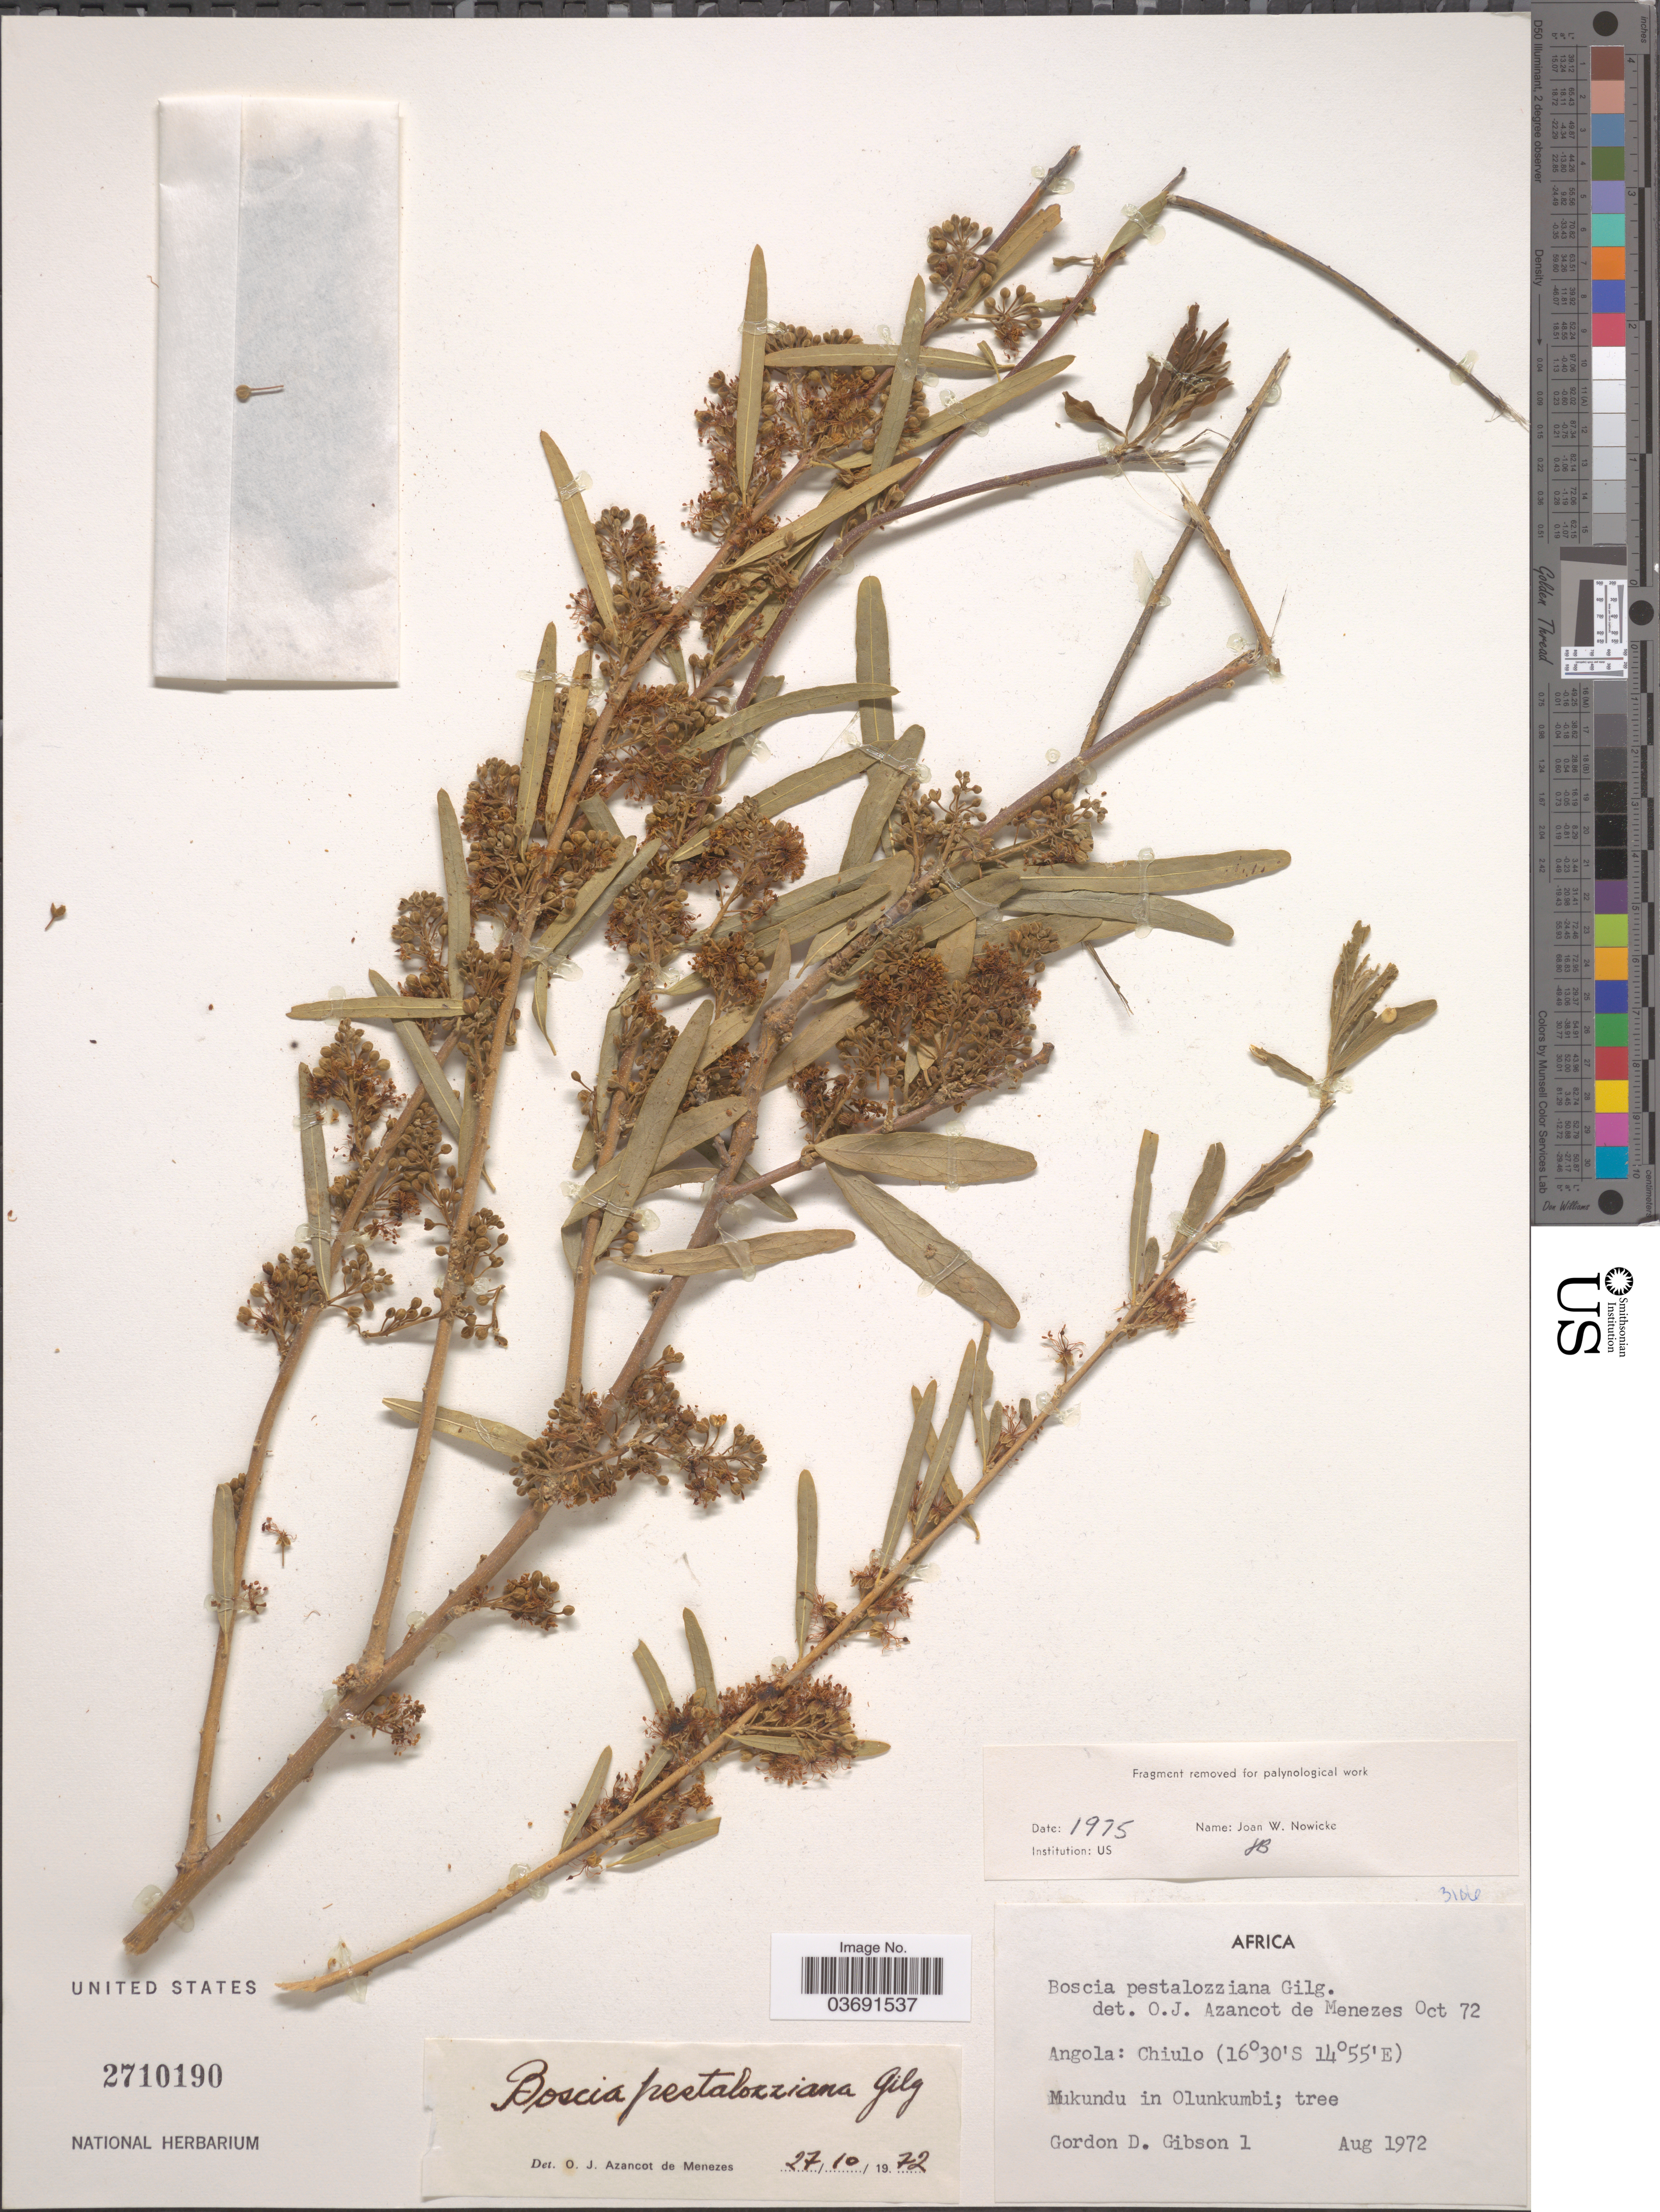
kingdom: Plantae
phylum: Tracheophyta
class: Magnoliopsida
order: Brassicales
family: Capparaceae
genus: Boscia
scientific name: Boscia pestalozziana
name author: Gilg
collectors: G. D. Gibson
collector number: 1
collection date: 1972-08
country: Angola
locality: Chiulo. Mukundu in Olunkumbi.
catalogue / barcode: US 2710190